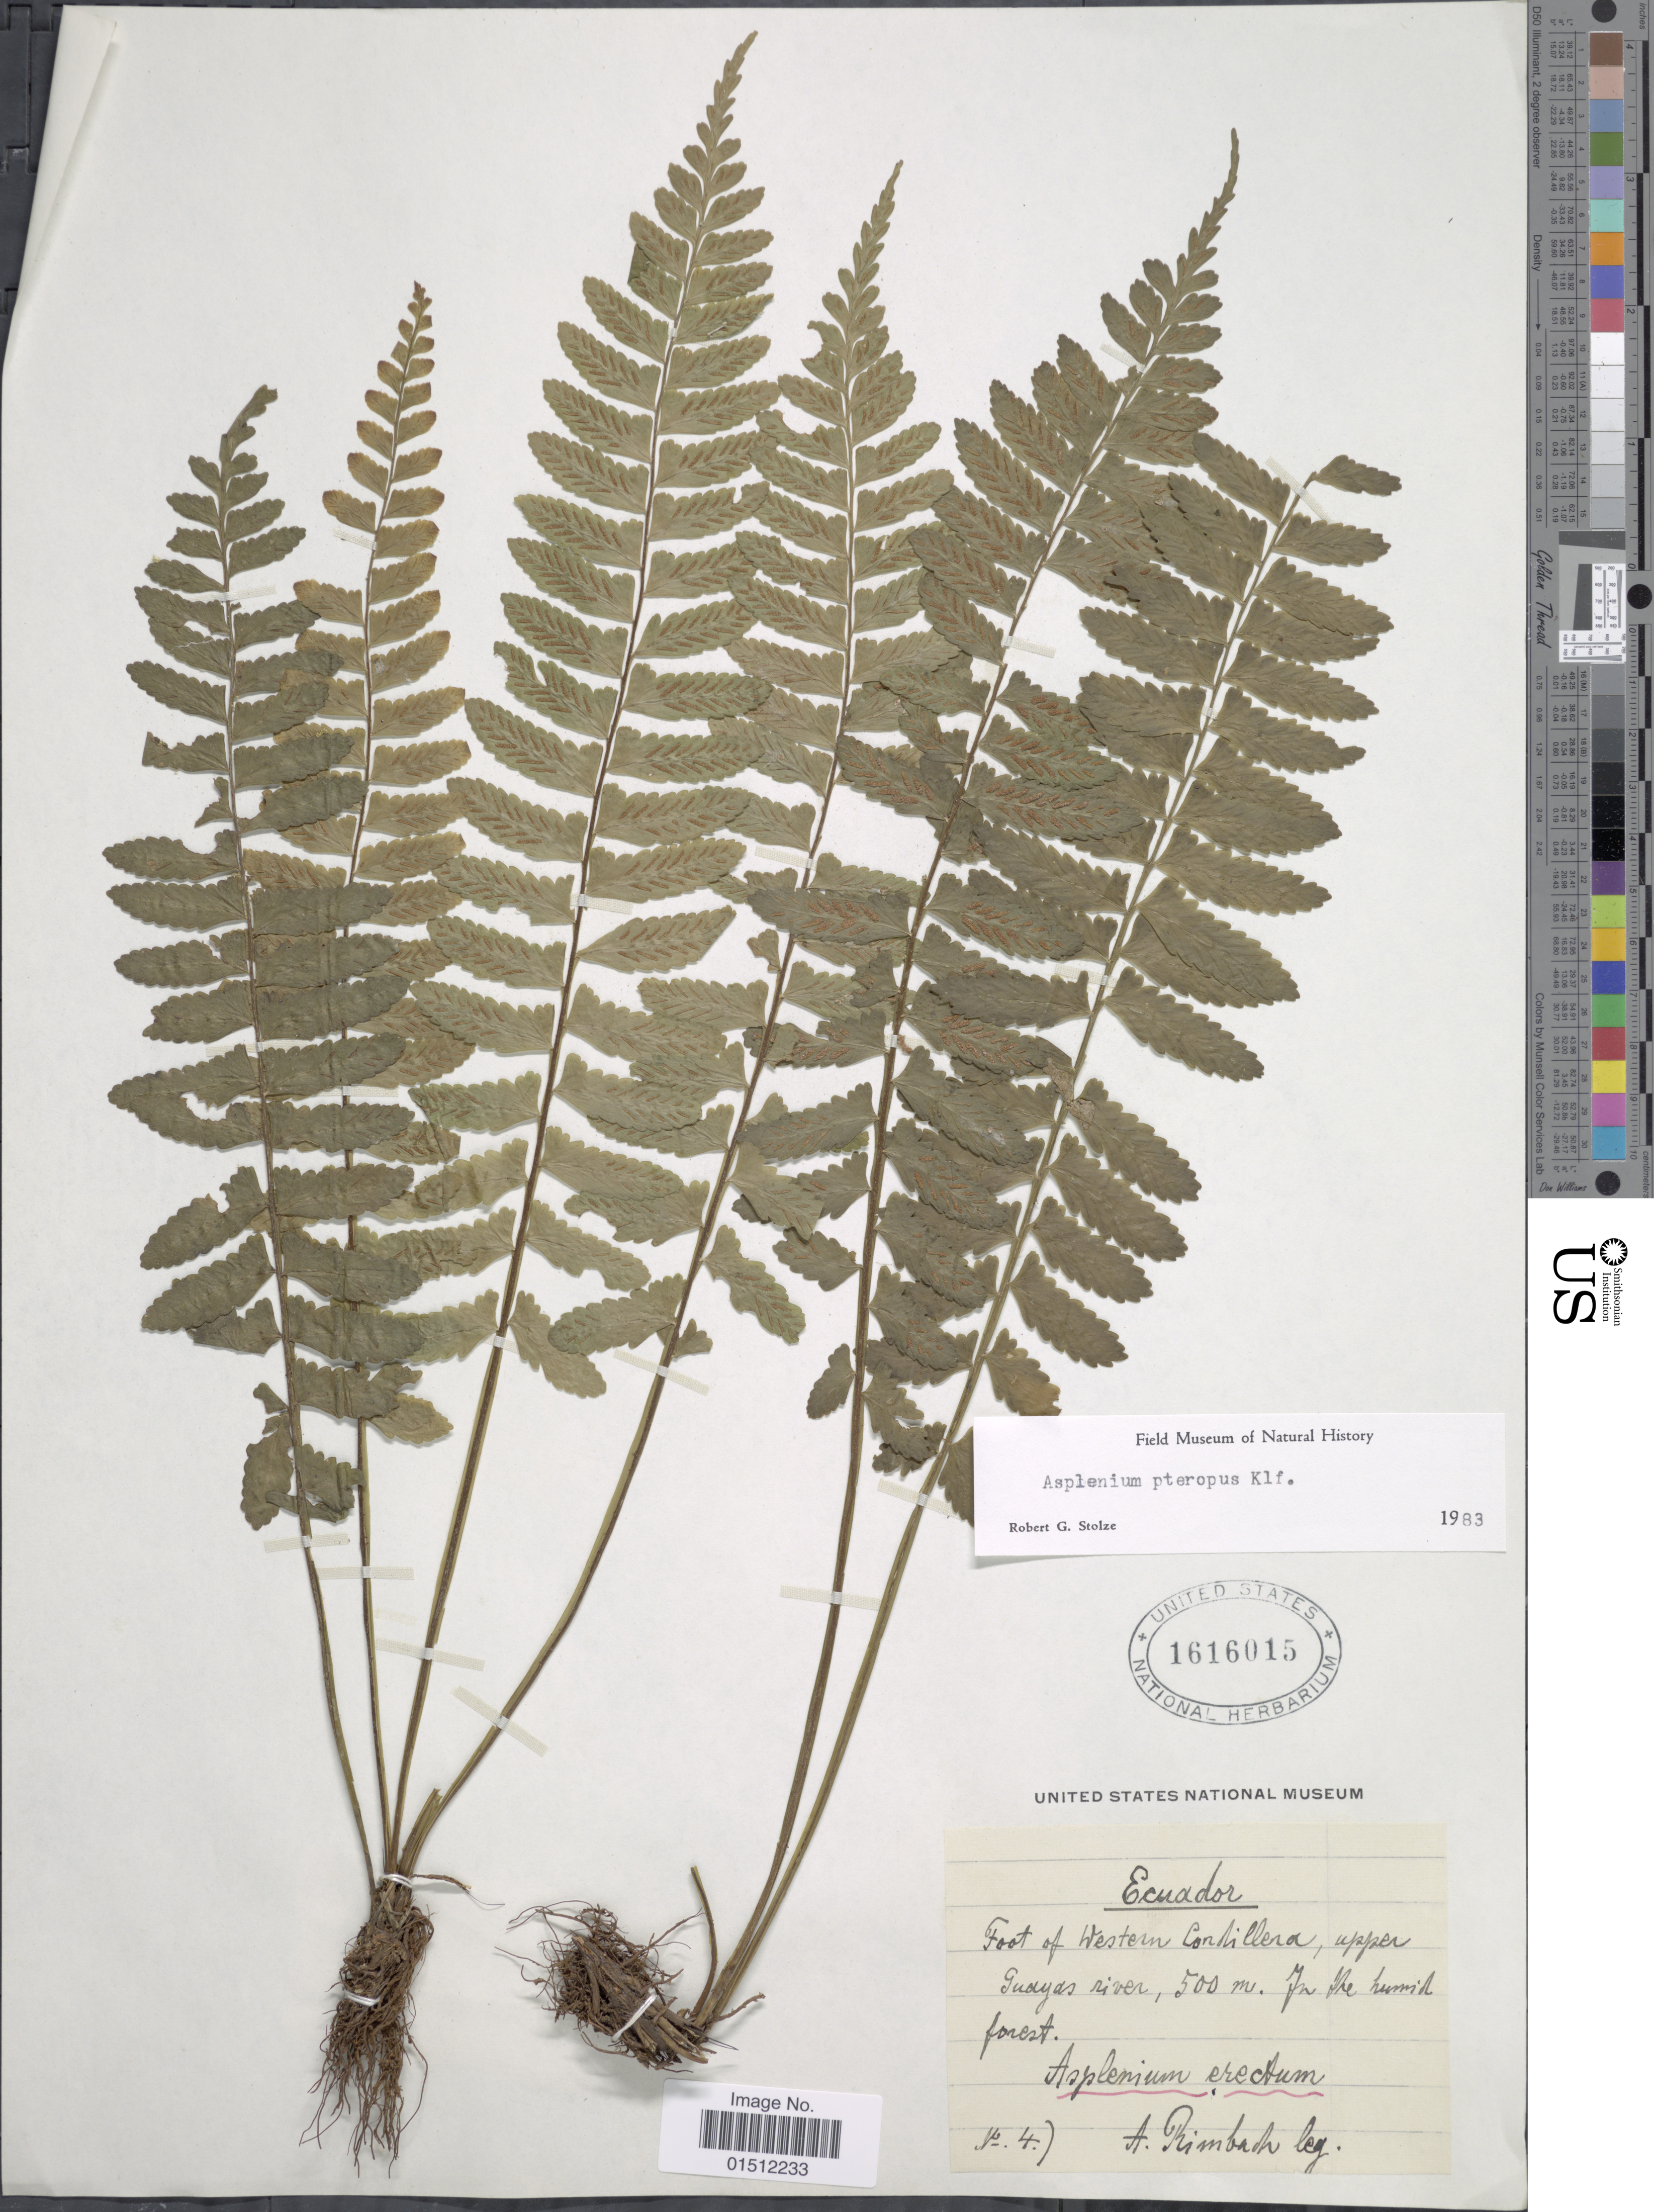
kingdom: Plantae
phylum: Tracheophyta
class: Polypodiopsida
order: Polypodiales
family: Aspleniaceae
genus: Asplenium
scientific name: Asplenium pteropus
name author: Kaulf.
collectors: A. Rimbach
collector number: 47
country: Ecuador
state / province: Guayas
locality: Foot of western Cordillera, upper Guayas river.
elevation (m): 500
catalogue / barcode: US 1616015